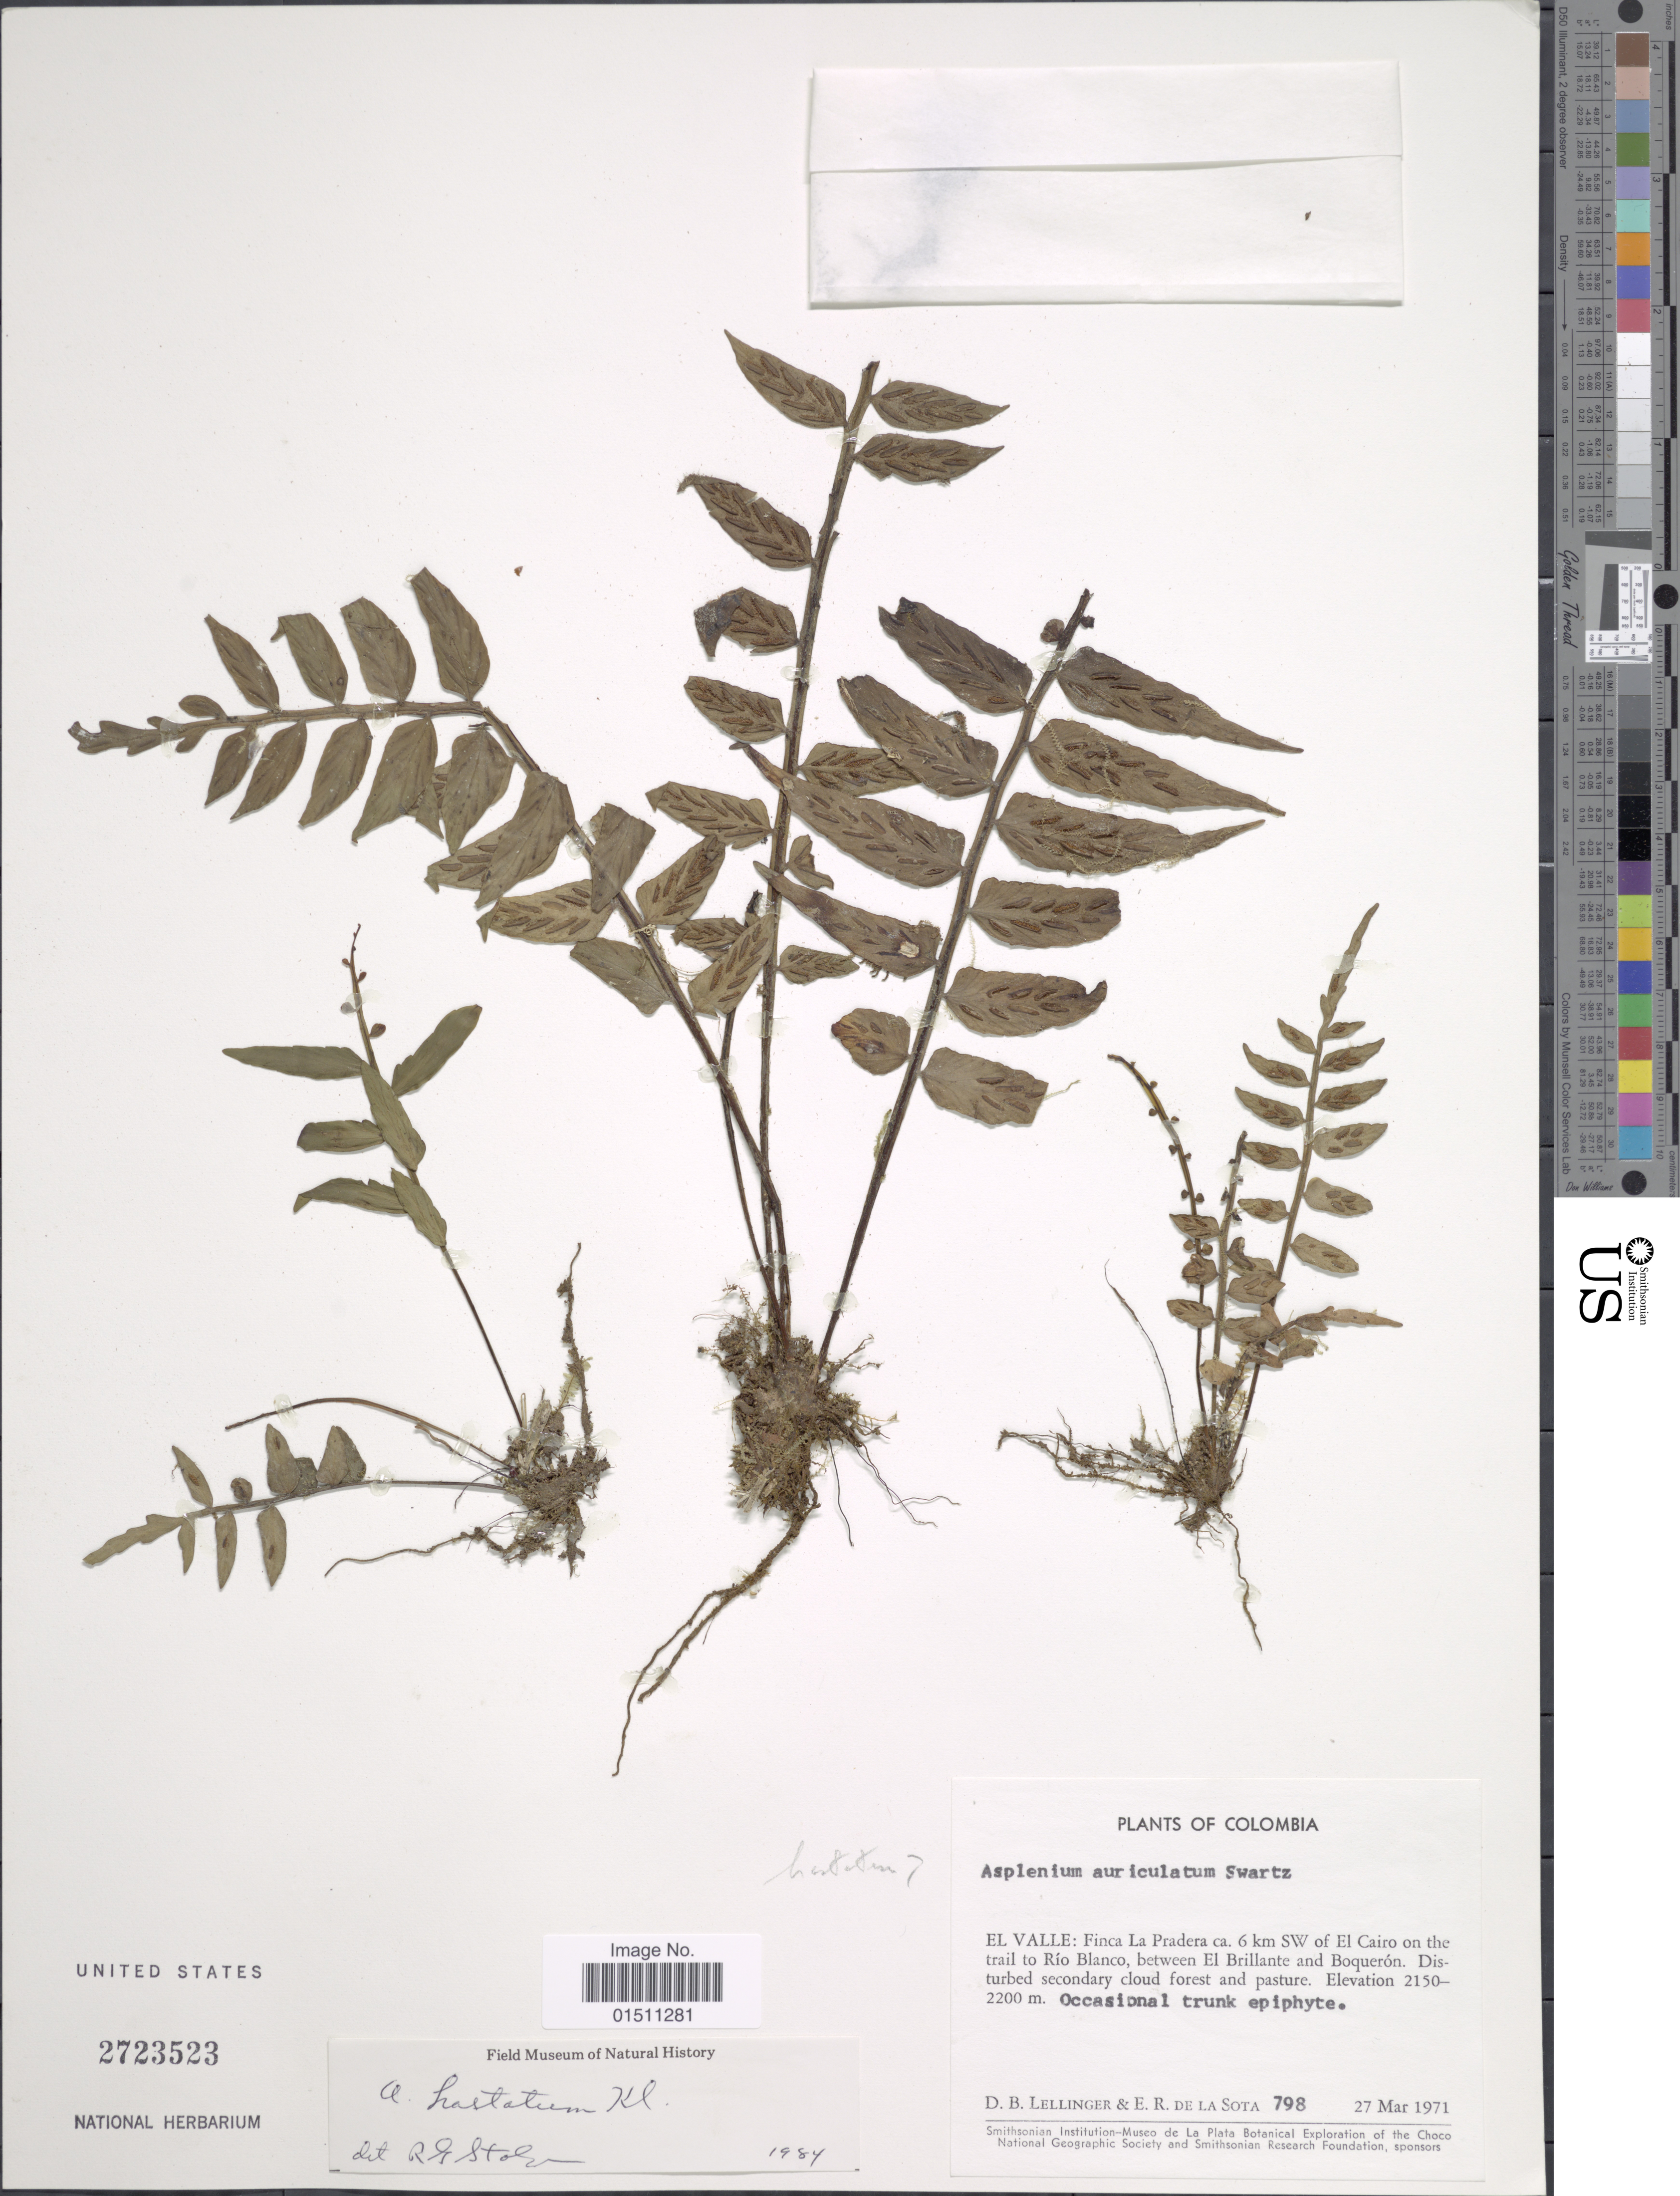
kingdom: Plantae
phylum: Tracheophyta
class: Polypodiopsida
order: Polypodiales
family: Aspleniaceae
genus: Asplenium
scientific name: Asplenium hastatum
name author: Klotzsch ex Kunze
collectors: D. B. Lellinger & E. R. de la Sota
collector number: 798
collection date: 1971-03-27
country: Colombia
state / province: Valle del Cauca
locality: Colombia, Finca La Pradera ca. 6 km SW of El Cairo on the trail to Río Blanco, between El Brillante and Boquerón.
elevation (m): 2150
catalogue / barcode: US 2723523